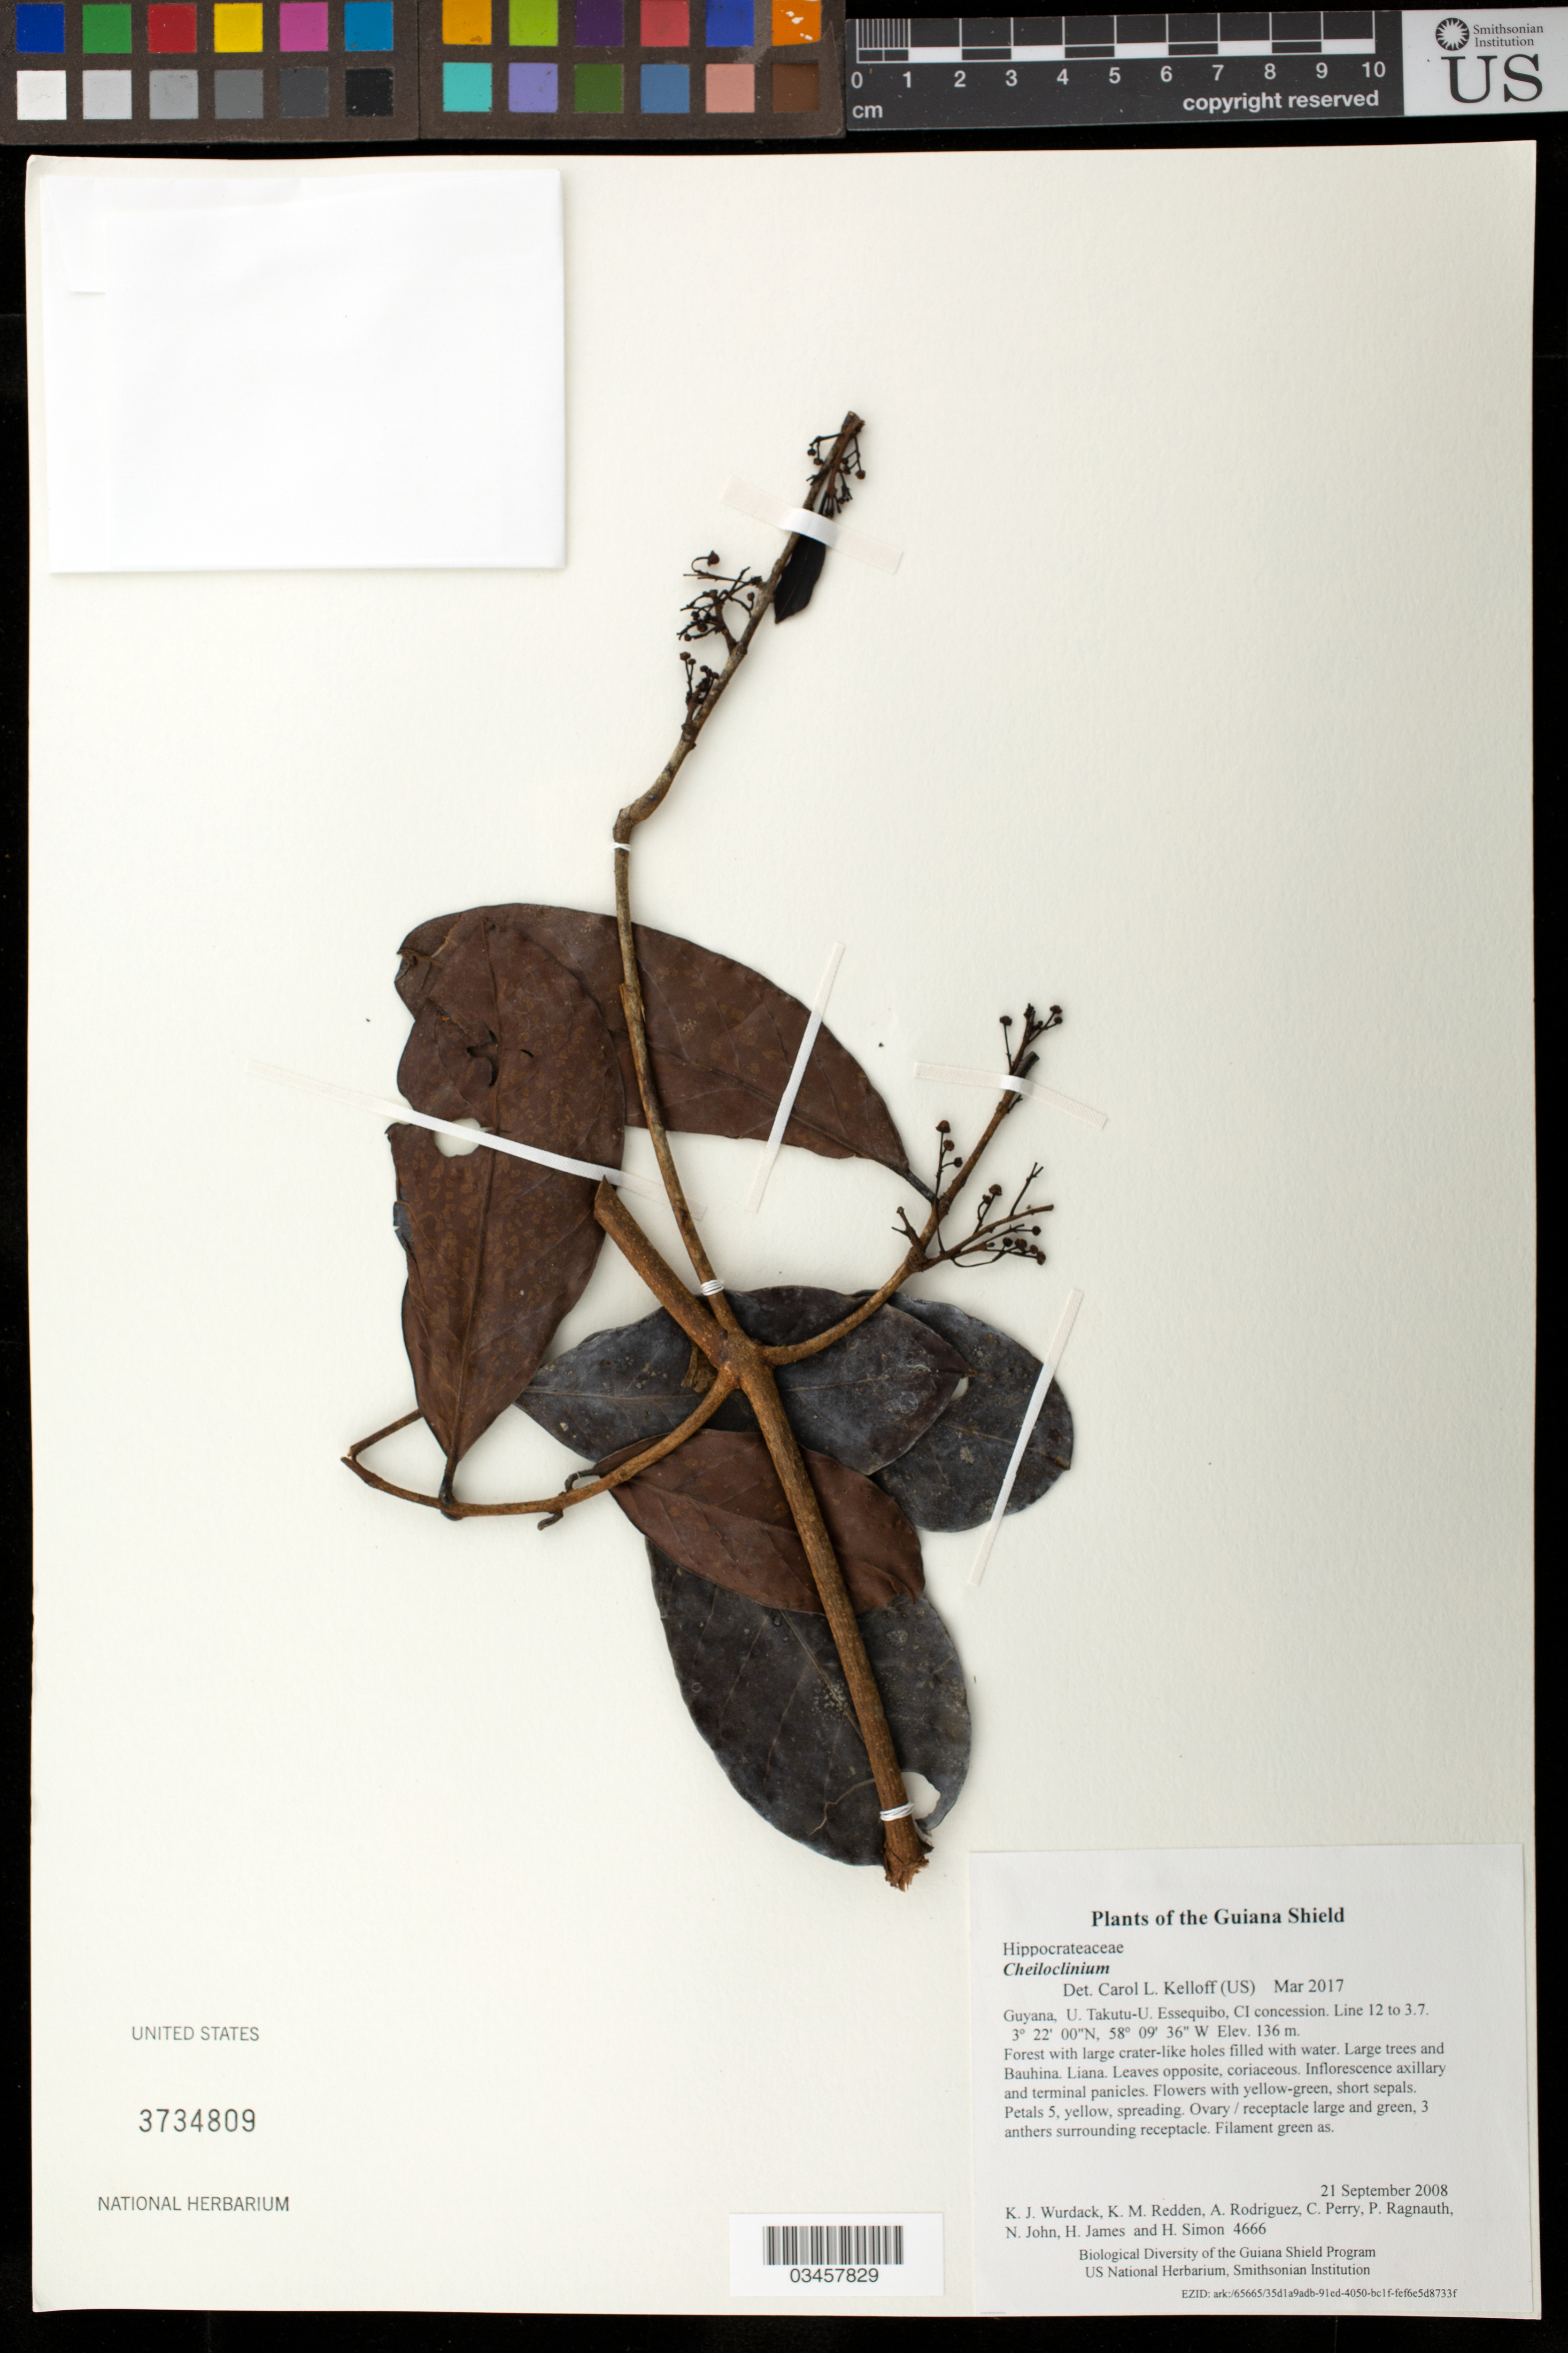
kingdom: Plantae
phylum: Tracheophyta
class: Magnoliopsida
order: Celastrales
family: Celastraceae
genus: Cheiloclinium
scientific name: Cheiloclinium sp.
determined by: Kelloff, Carol L., (US), Smithsonian Institution - National Museum of Natural History (UNITED STATES)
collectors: K. Wurdack, K. M. Redden, A. Rodriguez, C. Perry, P. Ragnauth, N. John, H. James & H. Simon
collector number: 4666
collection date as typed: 21 September 2008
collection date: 2008-09-21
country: Guyana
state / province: U. Takutu-U. Essequibo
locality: CI concession. Line 12 to 3.7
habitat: Forest with large crater-like holes filled with water. Large trees and Bauhina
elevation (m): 136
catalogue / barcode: US 3734809